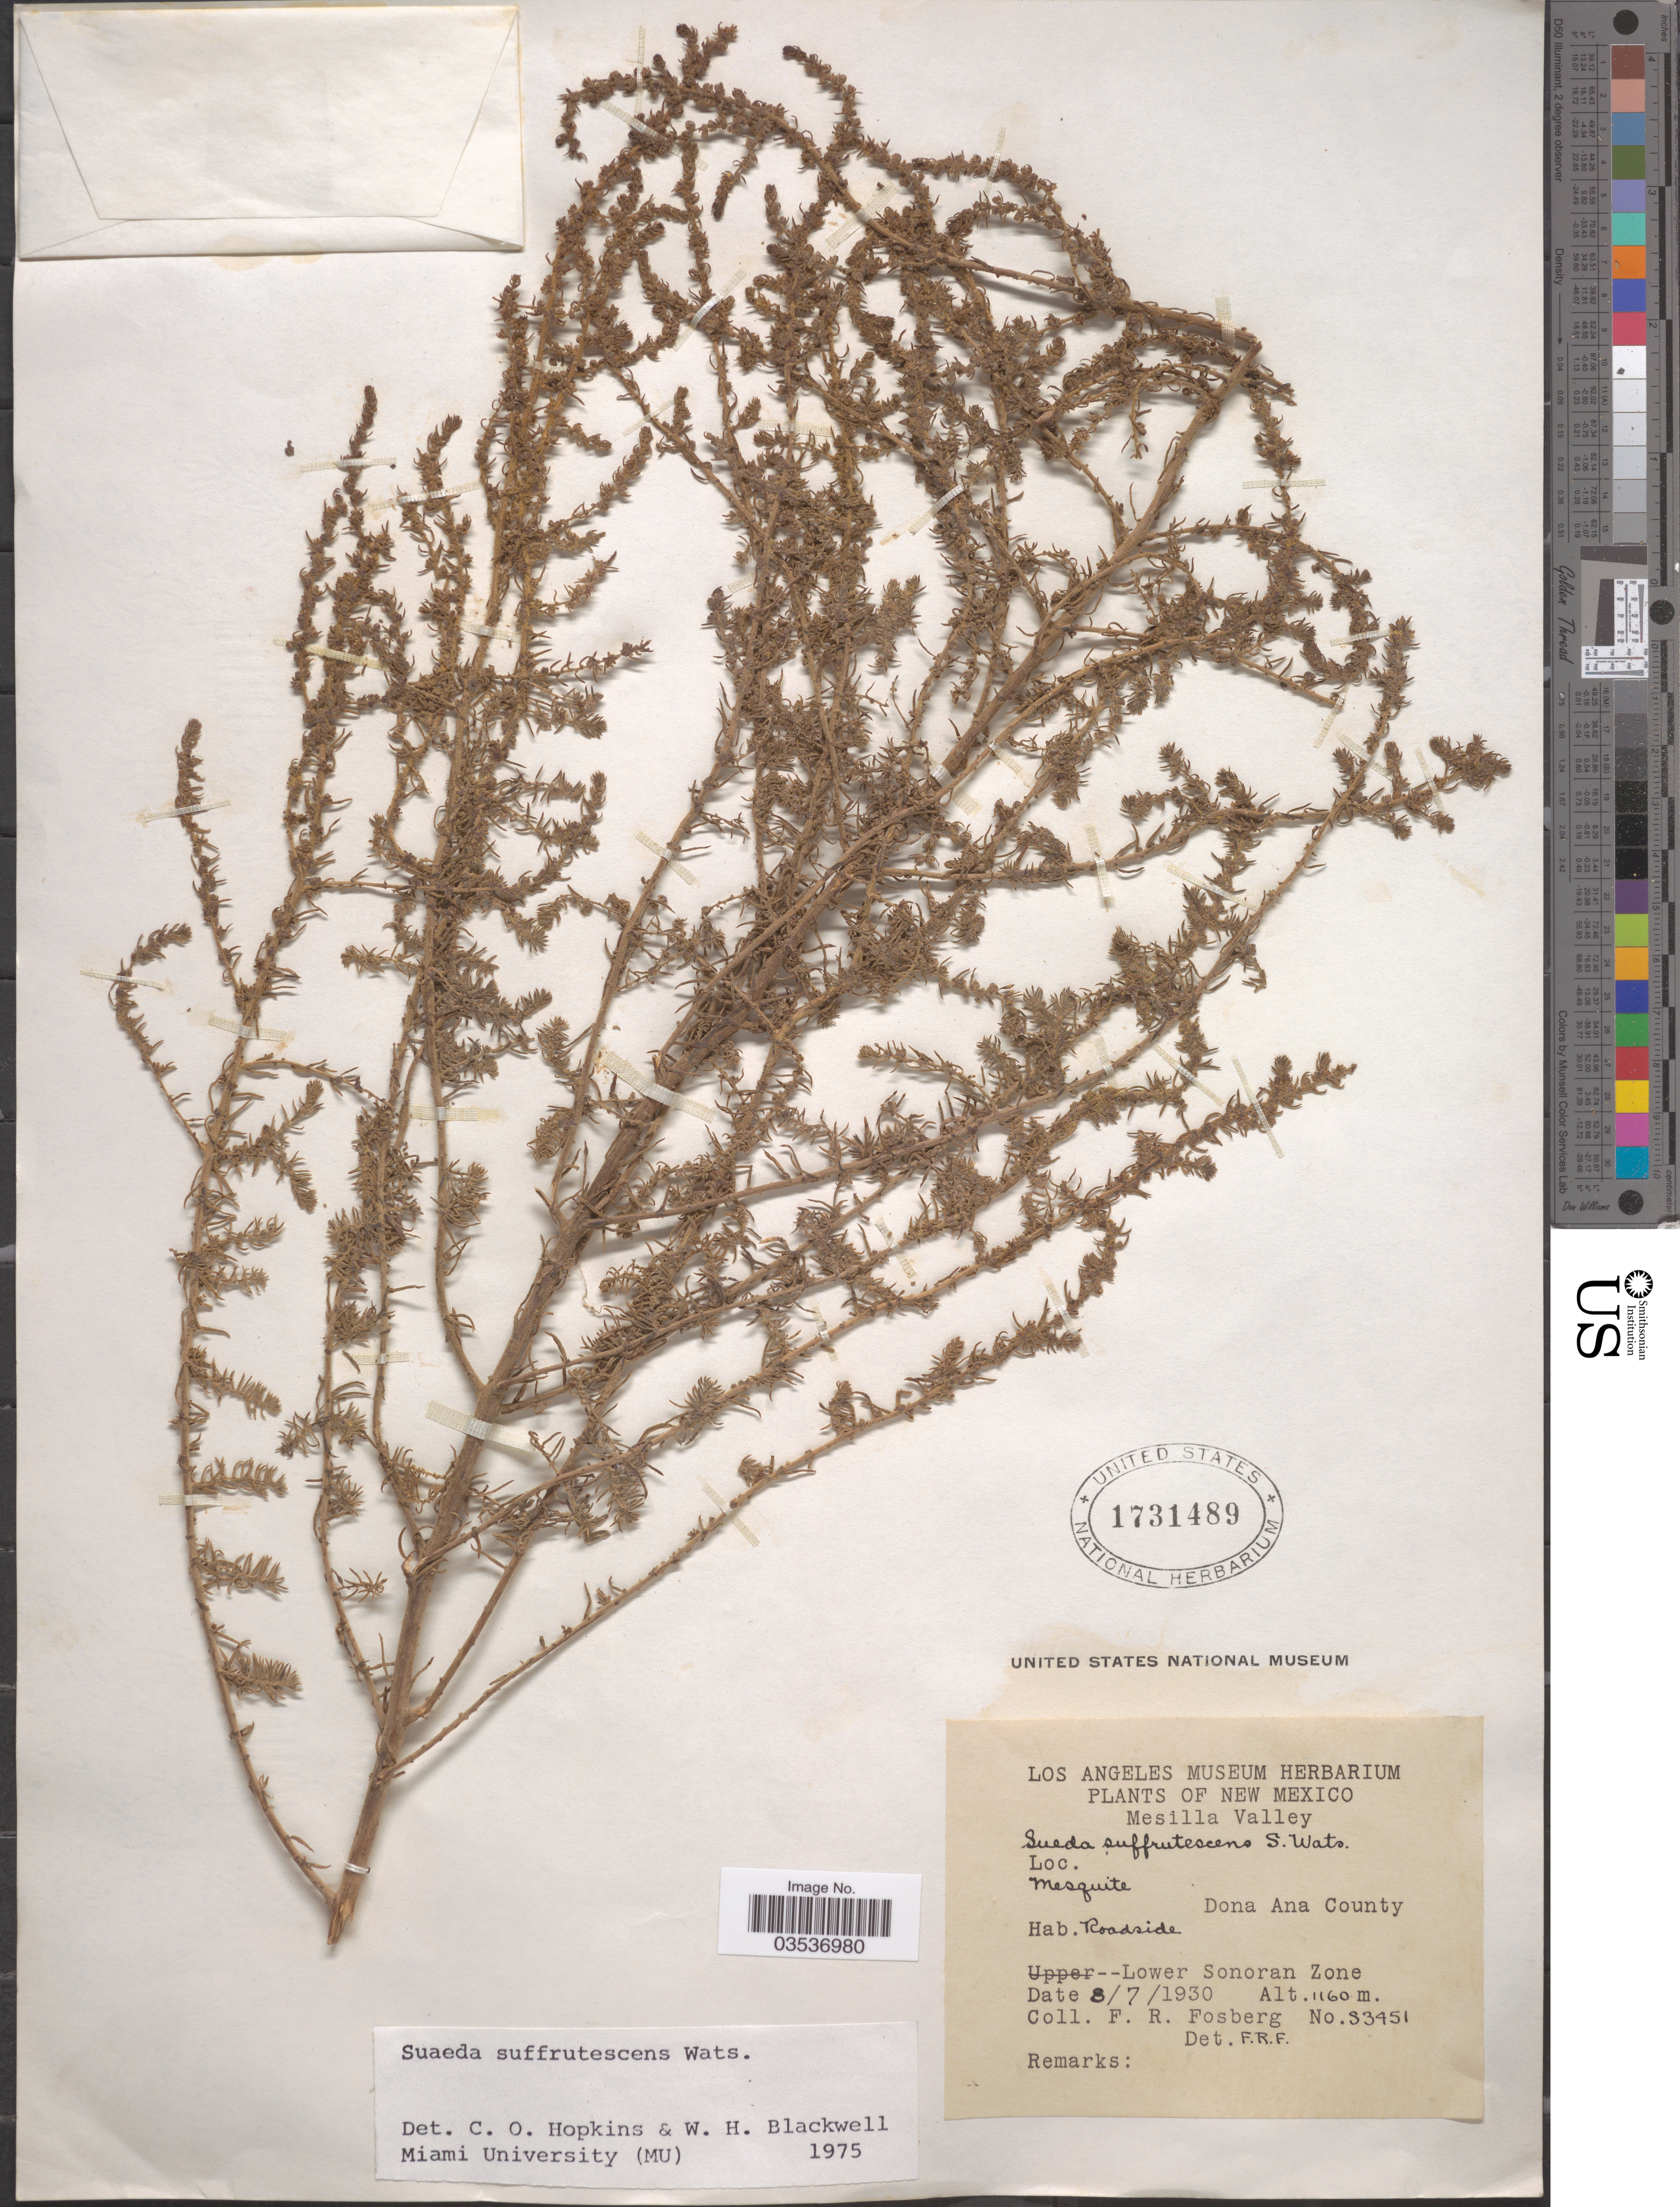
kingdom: Plantae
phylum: Tracheophyta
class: Magnoliopsida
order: Caryophyllales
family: Amaranthaceae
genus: Suaeda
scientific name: Suaeda suffrutescens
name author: S. Watson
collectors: F. R. Fosberg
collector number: S3451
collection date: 1930-08-07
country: United States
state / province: New Mexico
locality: Mesilla Valley. Mesquite Dona Ana County. Lower Sonoran Zone.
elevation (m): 1160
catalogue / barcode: US 1731489